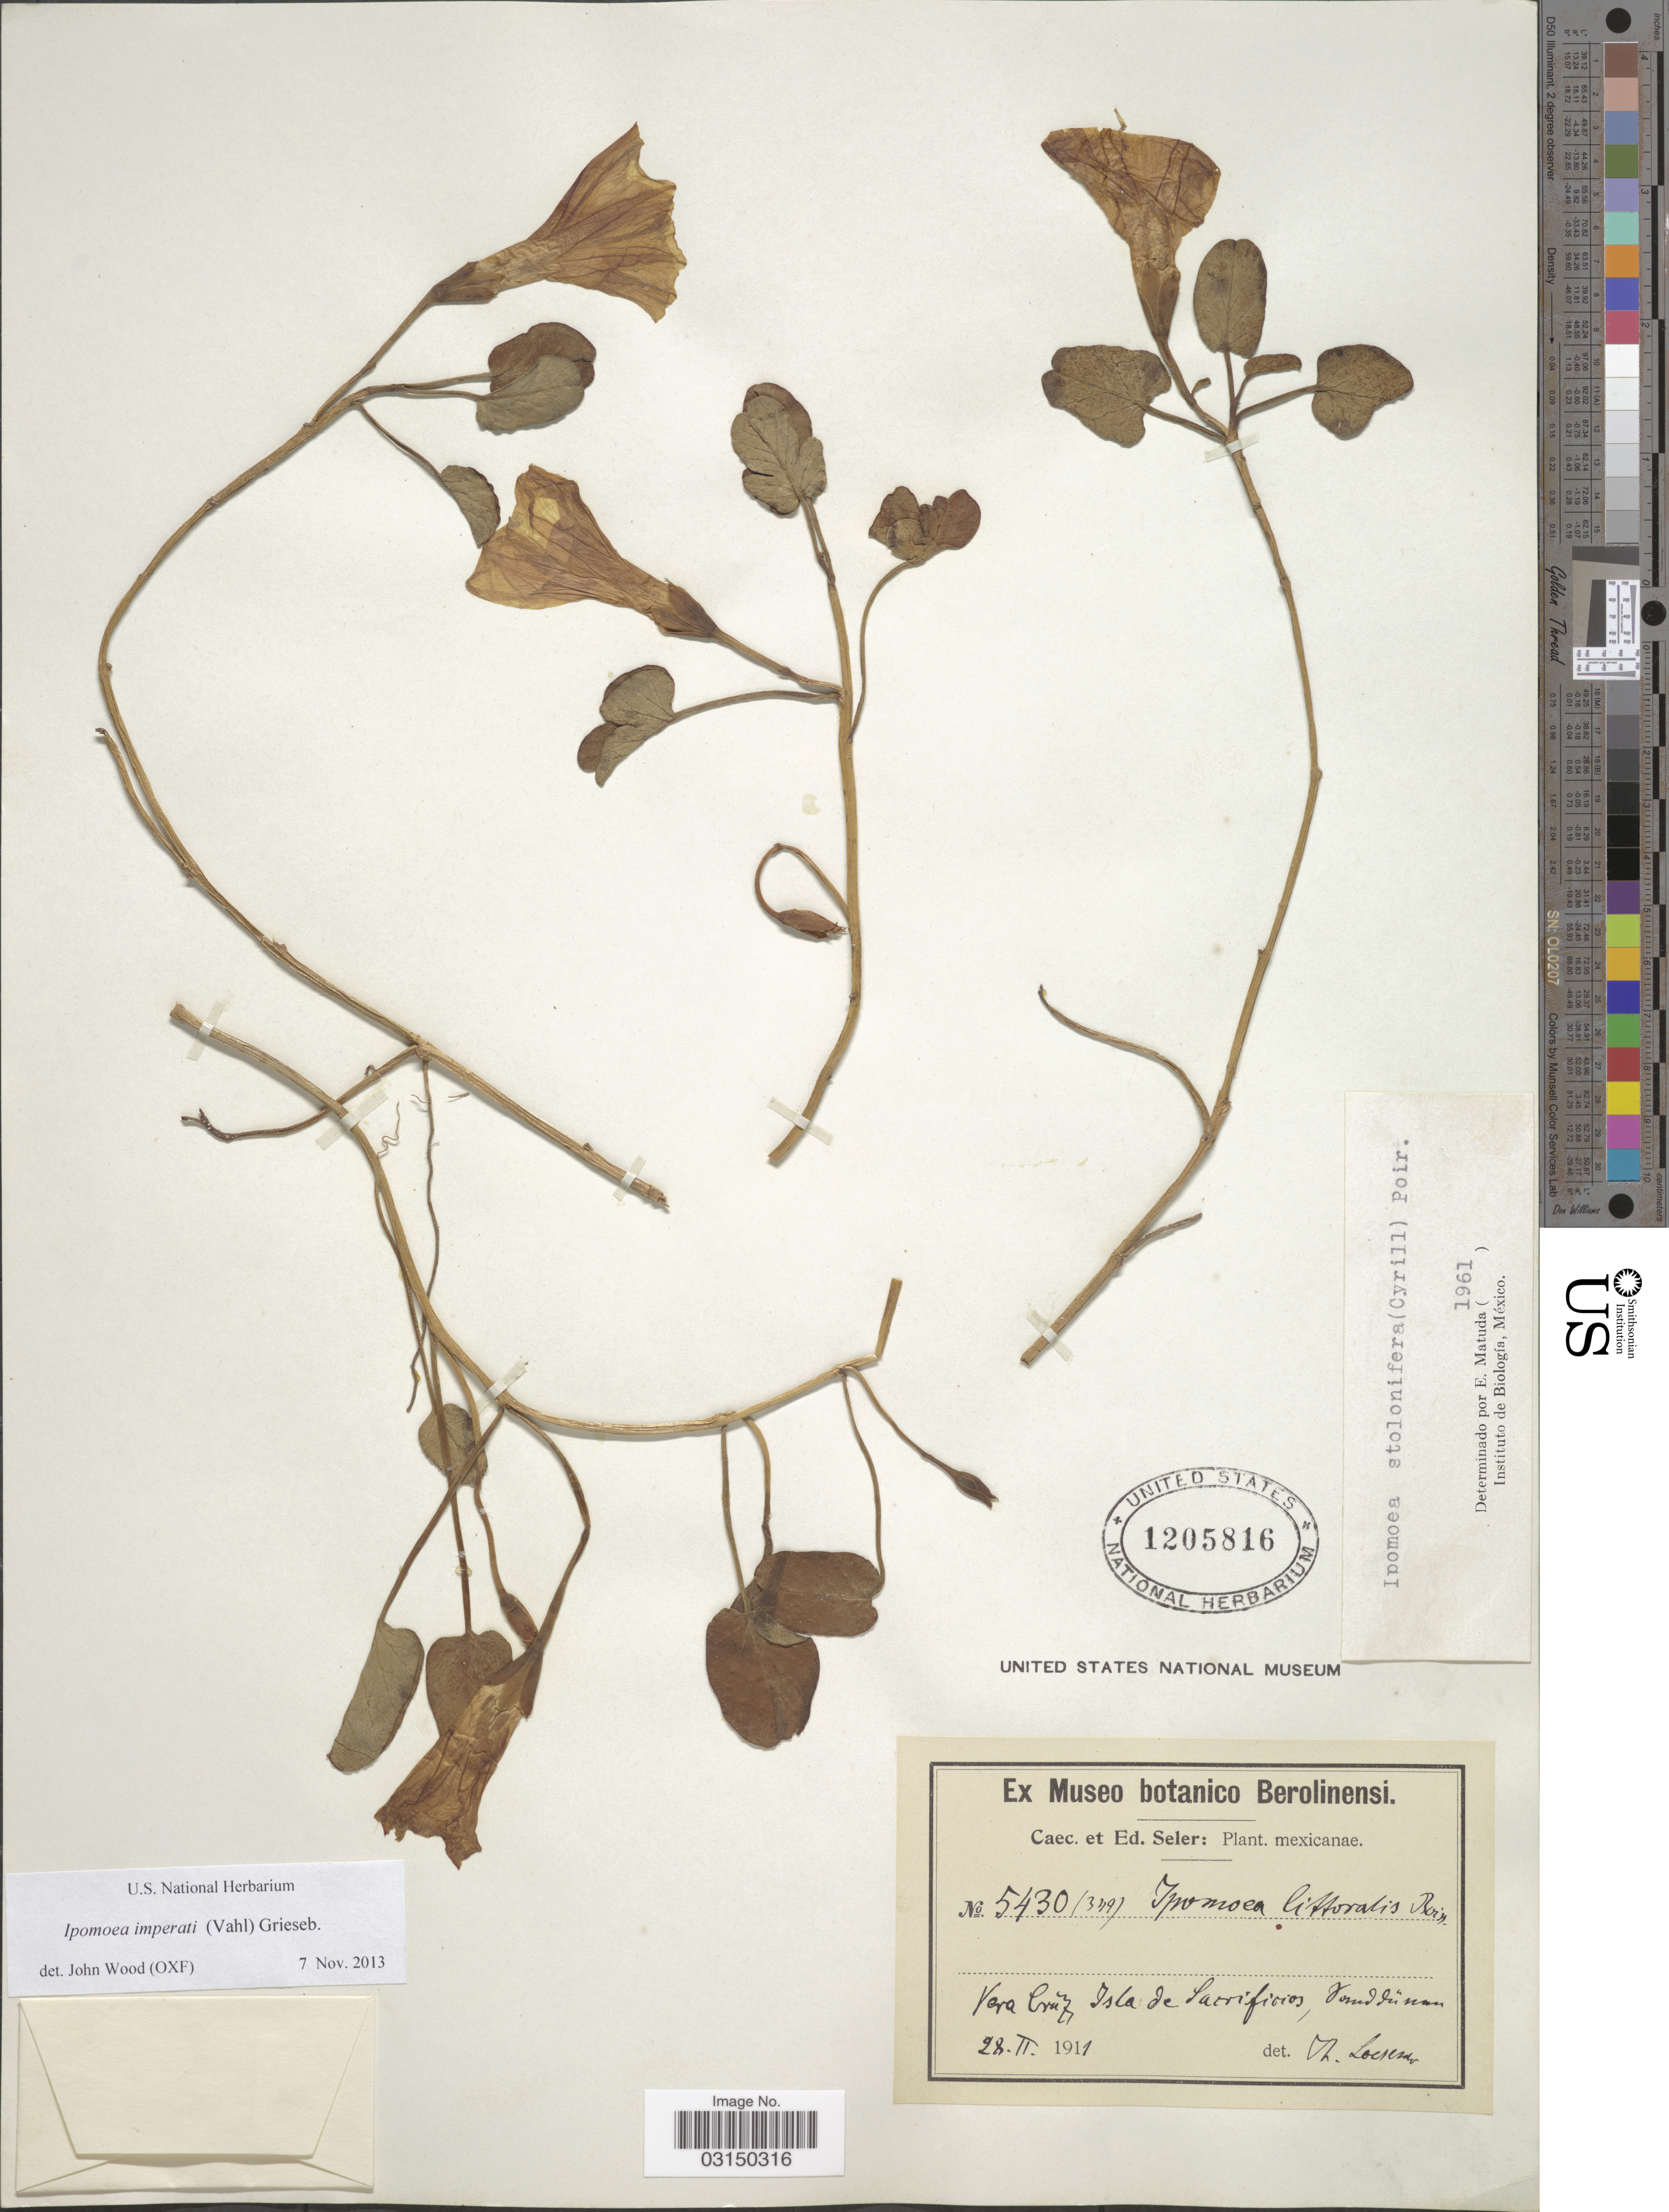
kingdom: Plantae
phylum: Tracheophyta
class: Magnoliopsida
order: Solanales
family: Convolvulaceae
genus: Ipomoea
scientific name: Ipomoea imperati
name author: (Vahl) Griseb.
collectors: ex Caec. et Ed Seler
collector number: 5430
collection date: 1911-02-28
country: Mexico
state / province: Veracruz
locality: Vera Cruz, Isla de Sacrificios.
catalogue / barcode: US 1205816